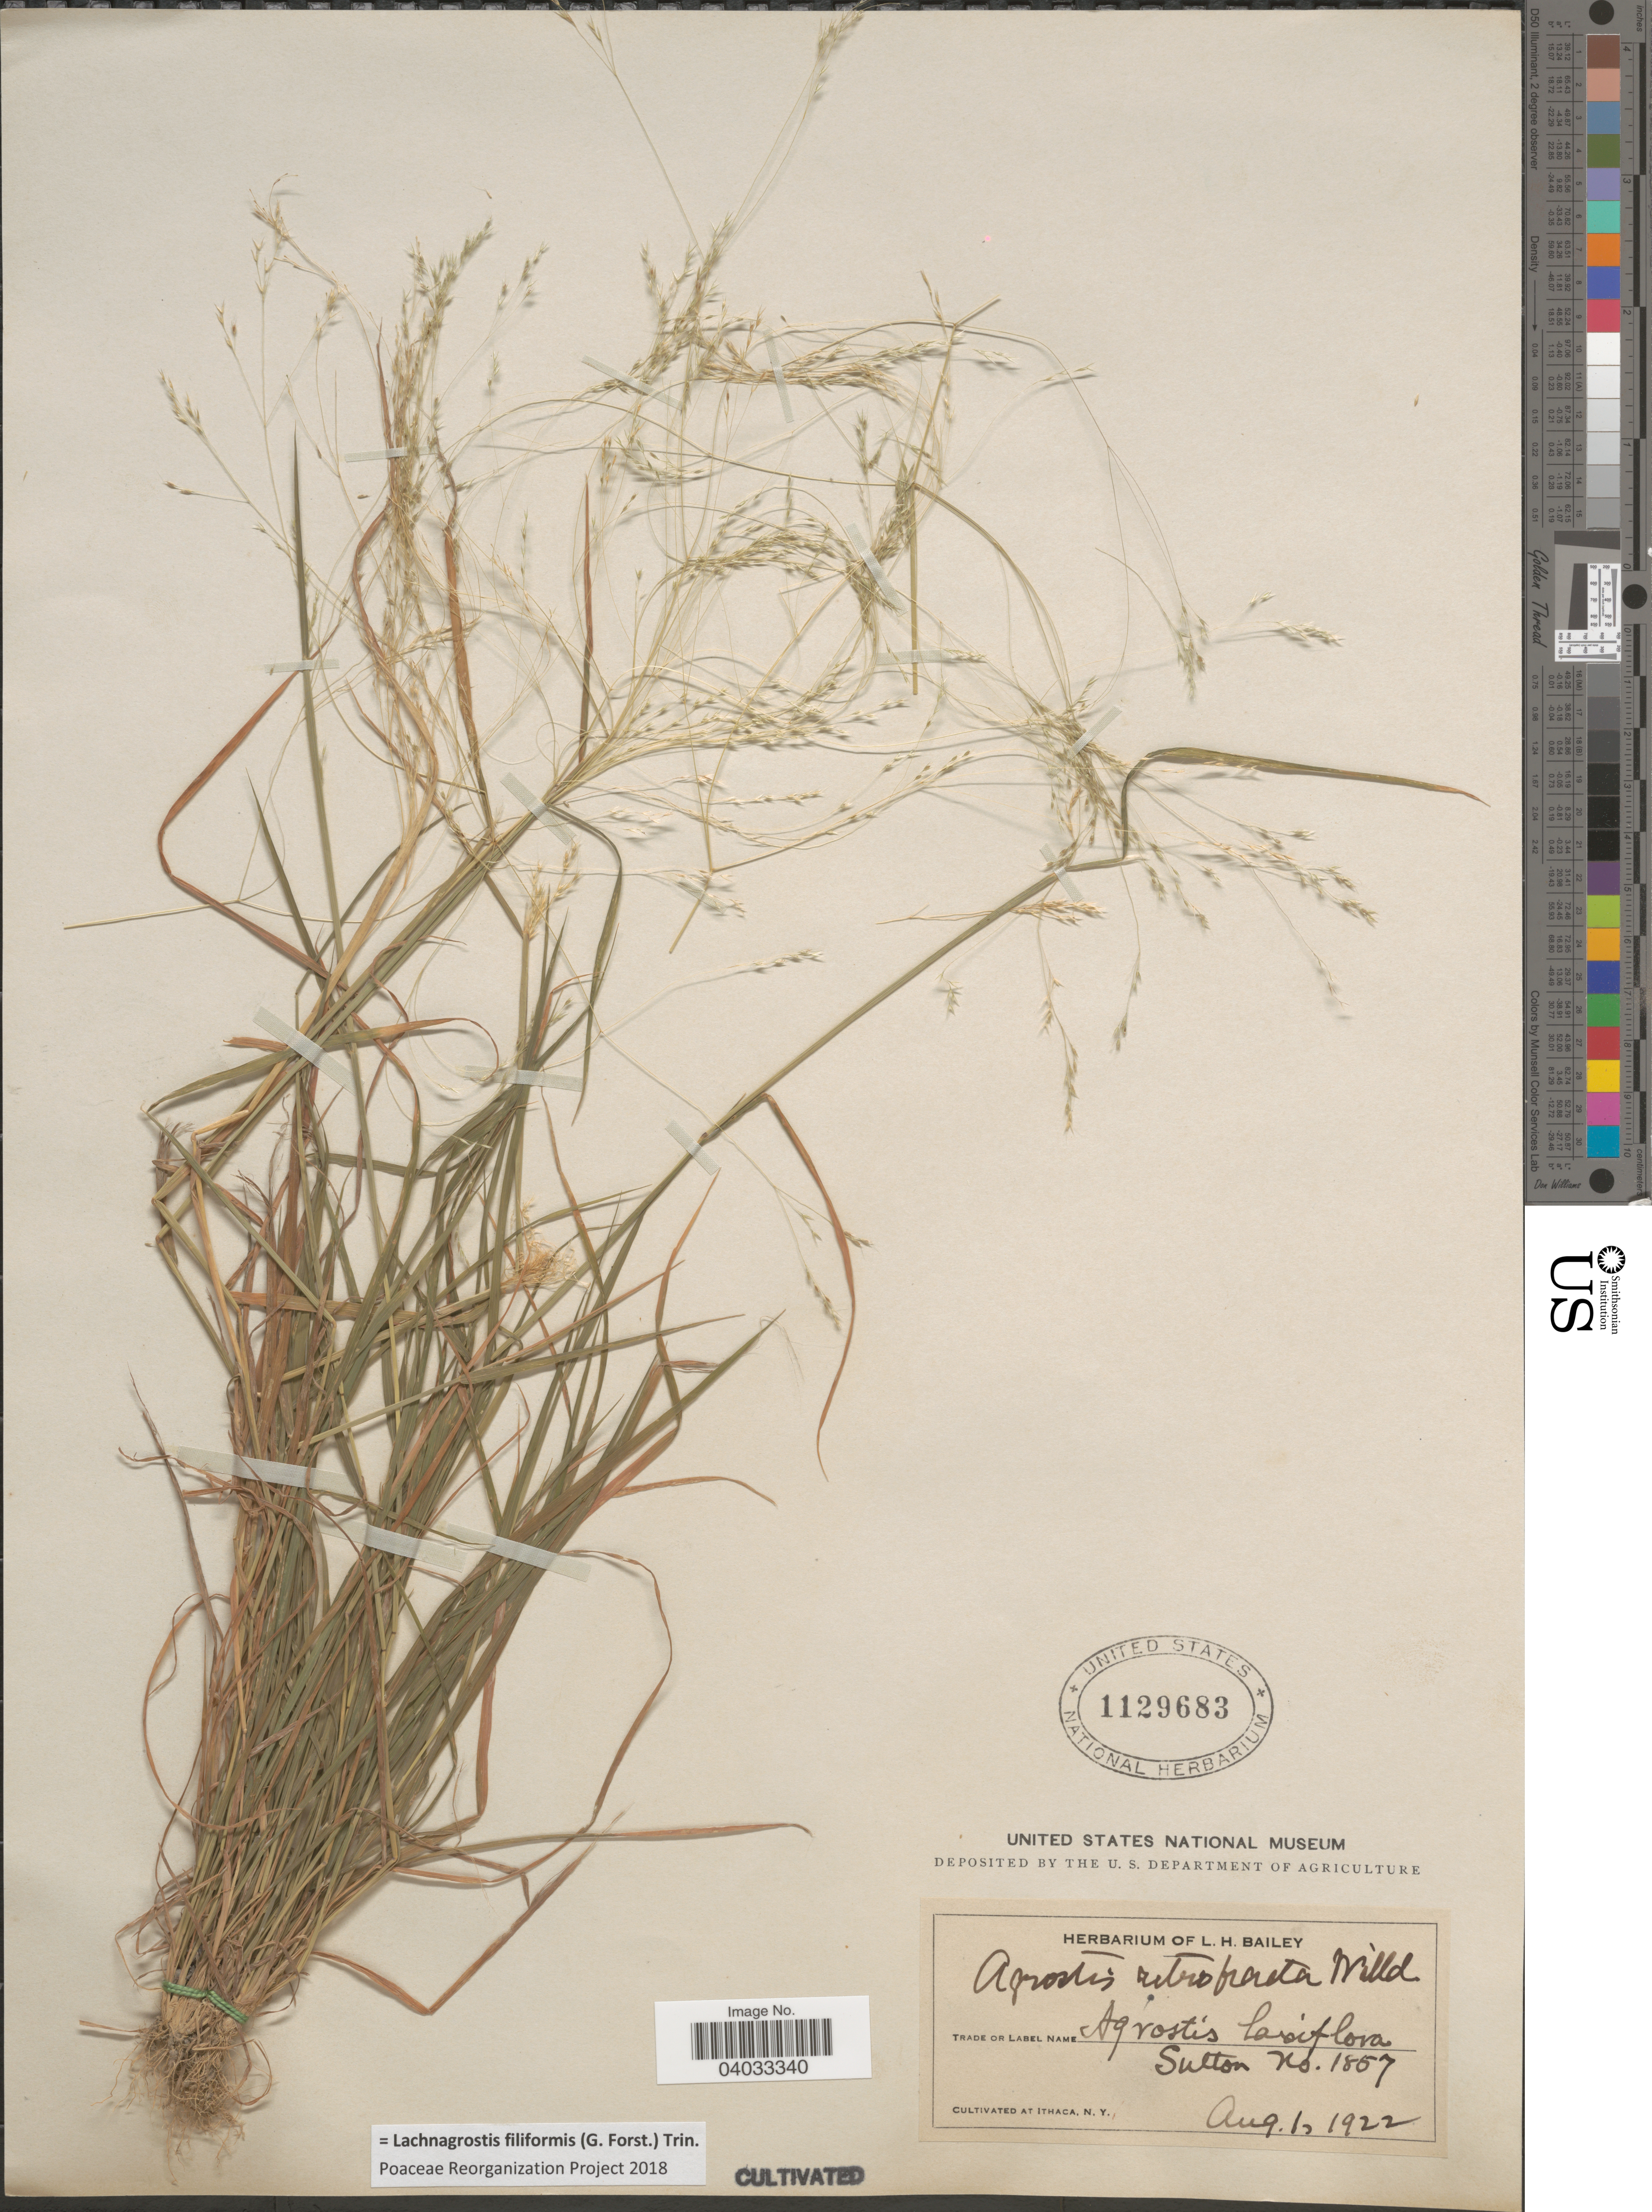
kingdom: Plantae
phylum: Tracheophyta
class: Liliopsida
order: Poales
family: Poaceae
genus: Lachnagrostis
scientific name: Lachnagrostis filiformis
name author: (J.R. Forst.) Trin.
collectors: ex herb. L. H. Bailey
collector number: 1857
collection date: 1922-08-01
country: United States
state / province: New York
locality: Cultivated at Ithaca.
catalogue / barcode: US 1129683